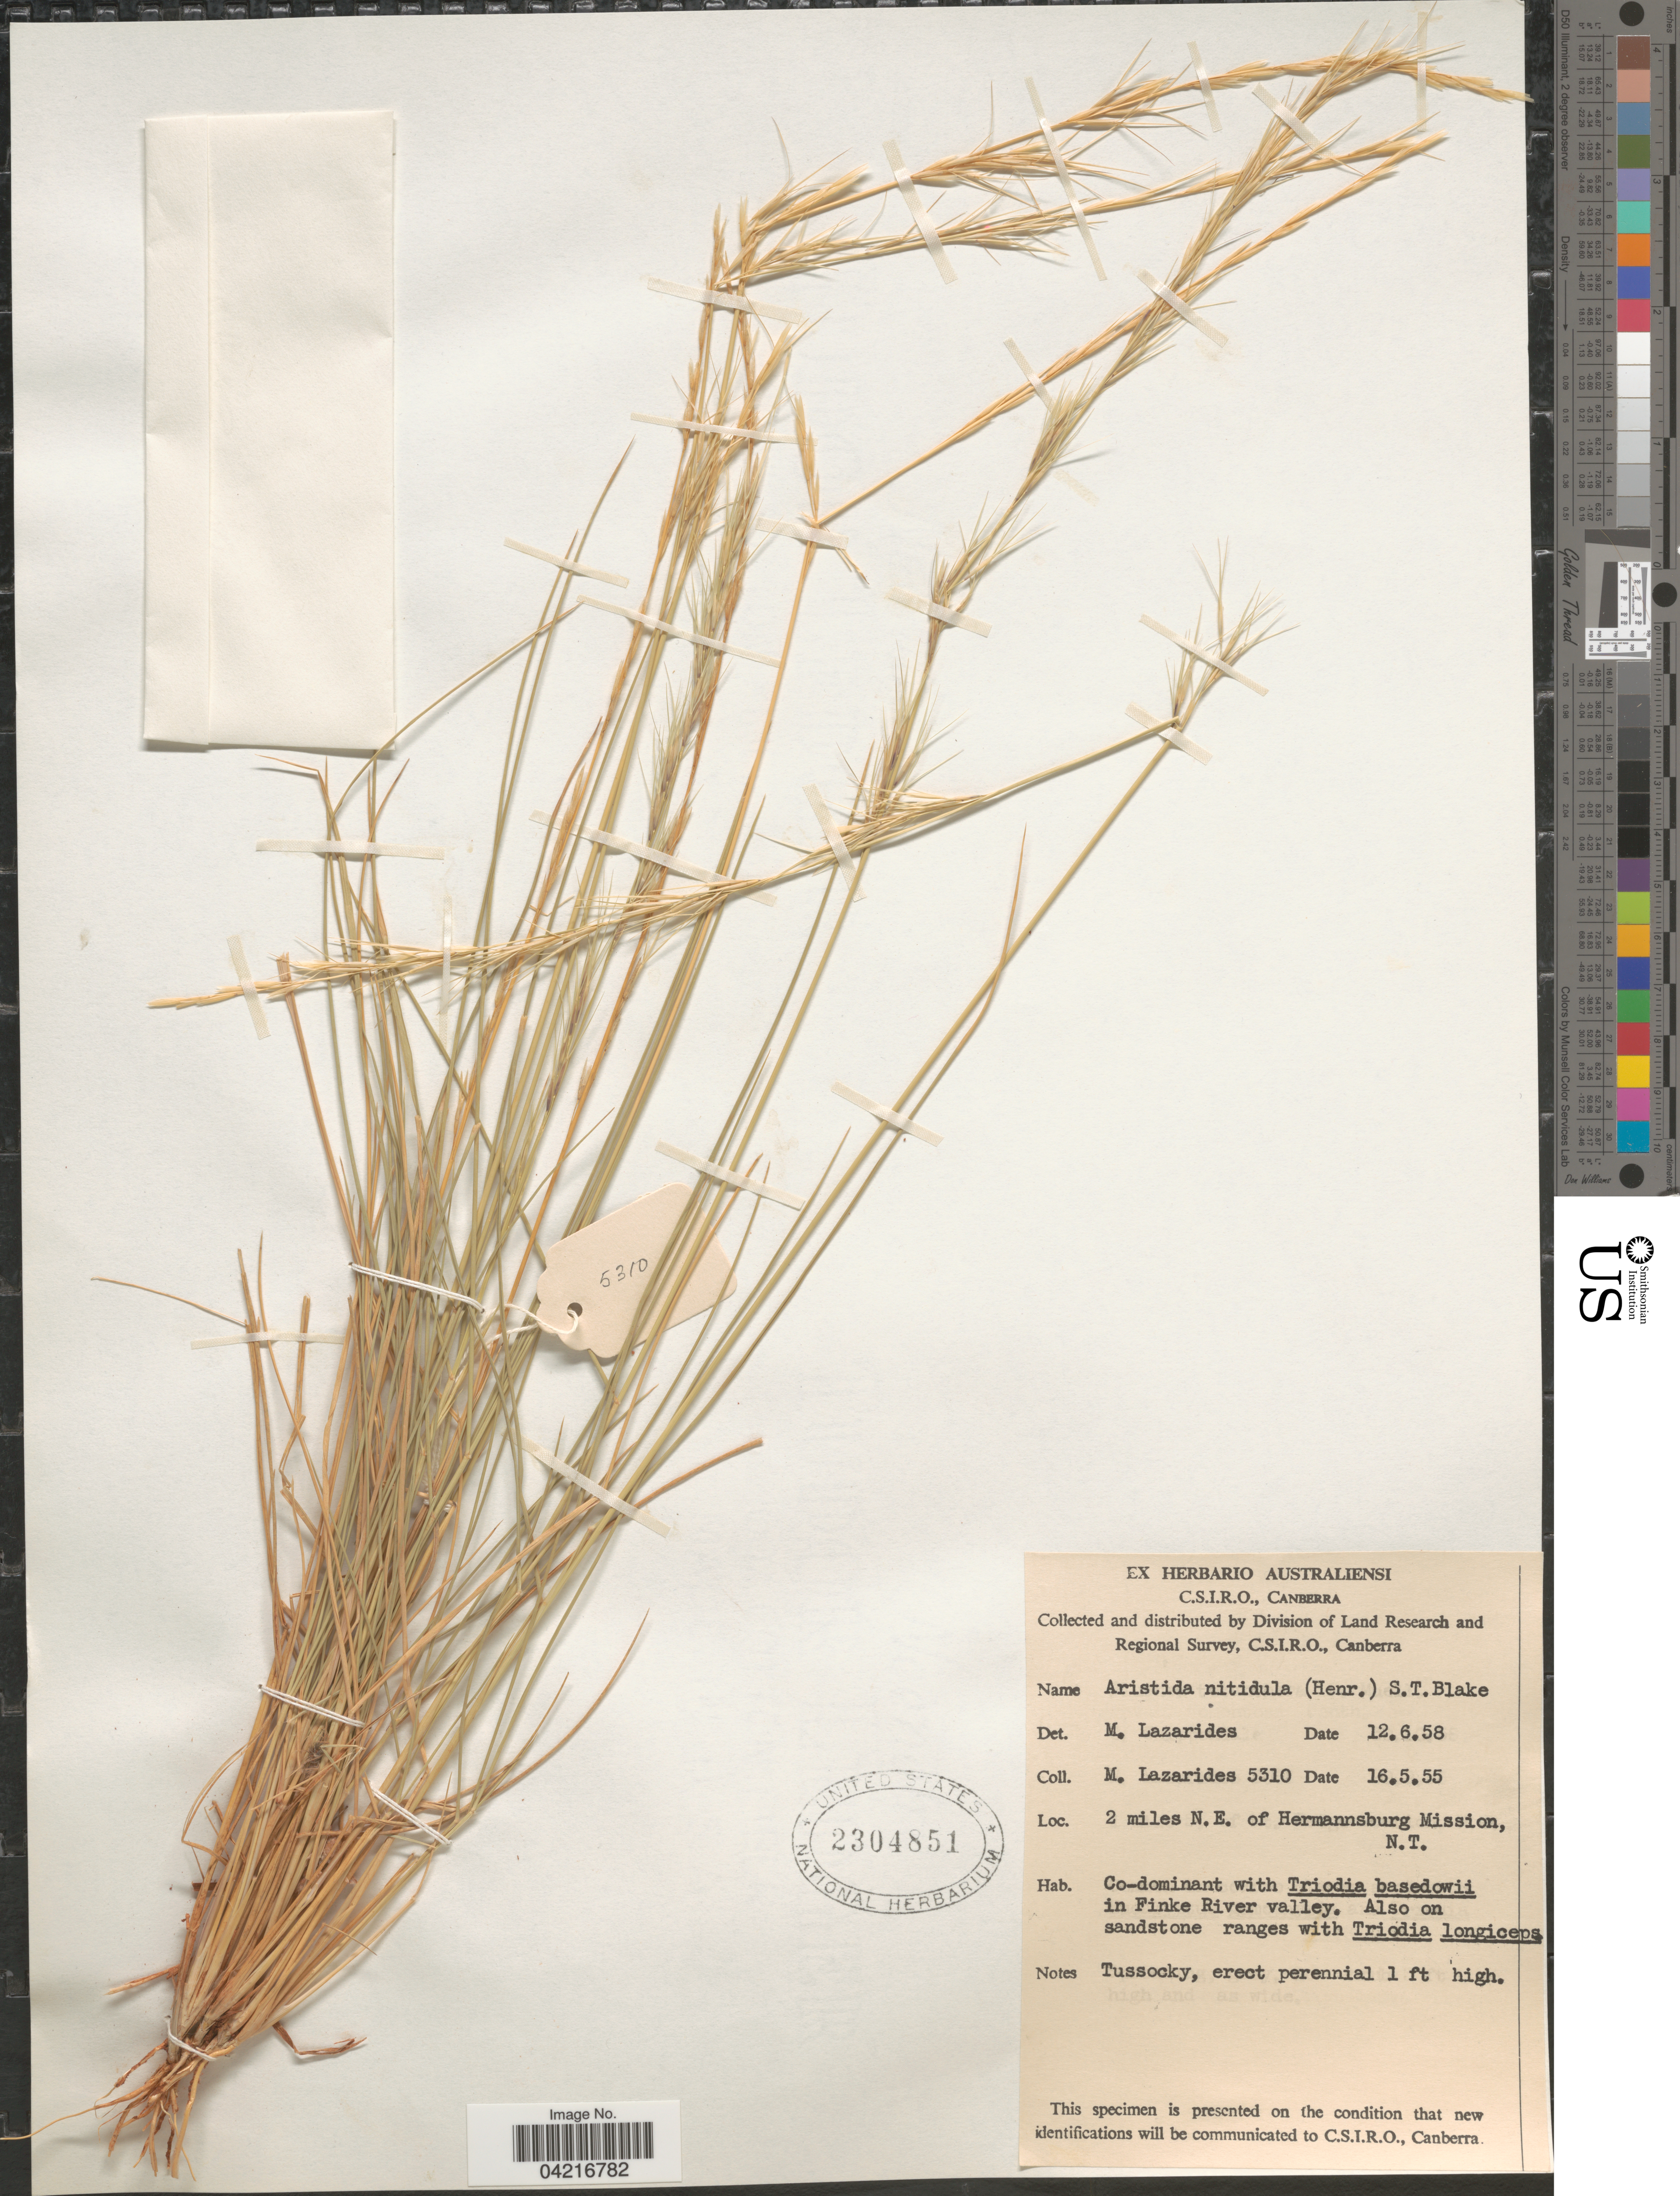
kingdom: Plantae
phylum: Tracheophyta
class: Liliopsida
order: Poales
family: Poaceae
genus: Aristida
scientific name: Aristida nitidula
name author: (Henr.) S.T. Blake ex Black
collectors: M. Lazarides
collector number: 5310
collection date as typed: Transcribed d/m/y: 16/5/55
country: Australia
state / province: Northern Territory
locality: Division of Land Research and Regional Survey, C.S.I.R.O. 2 miles N.E. of Hermannsburg Mission. In Finke River valley.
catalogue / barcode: US 2304851